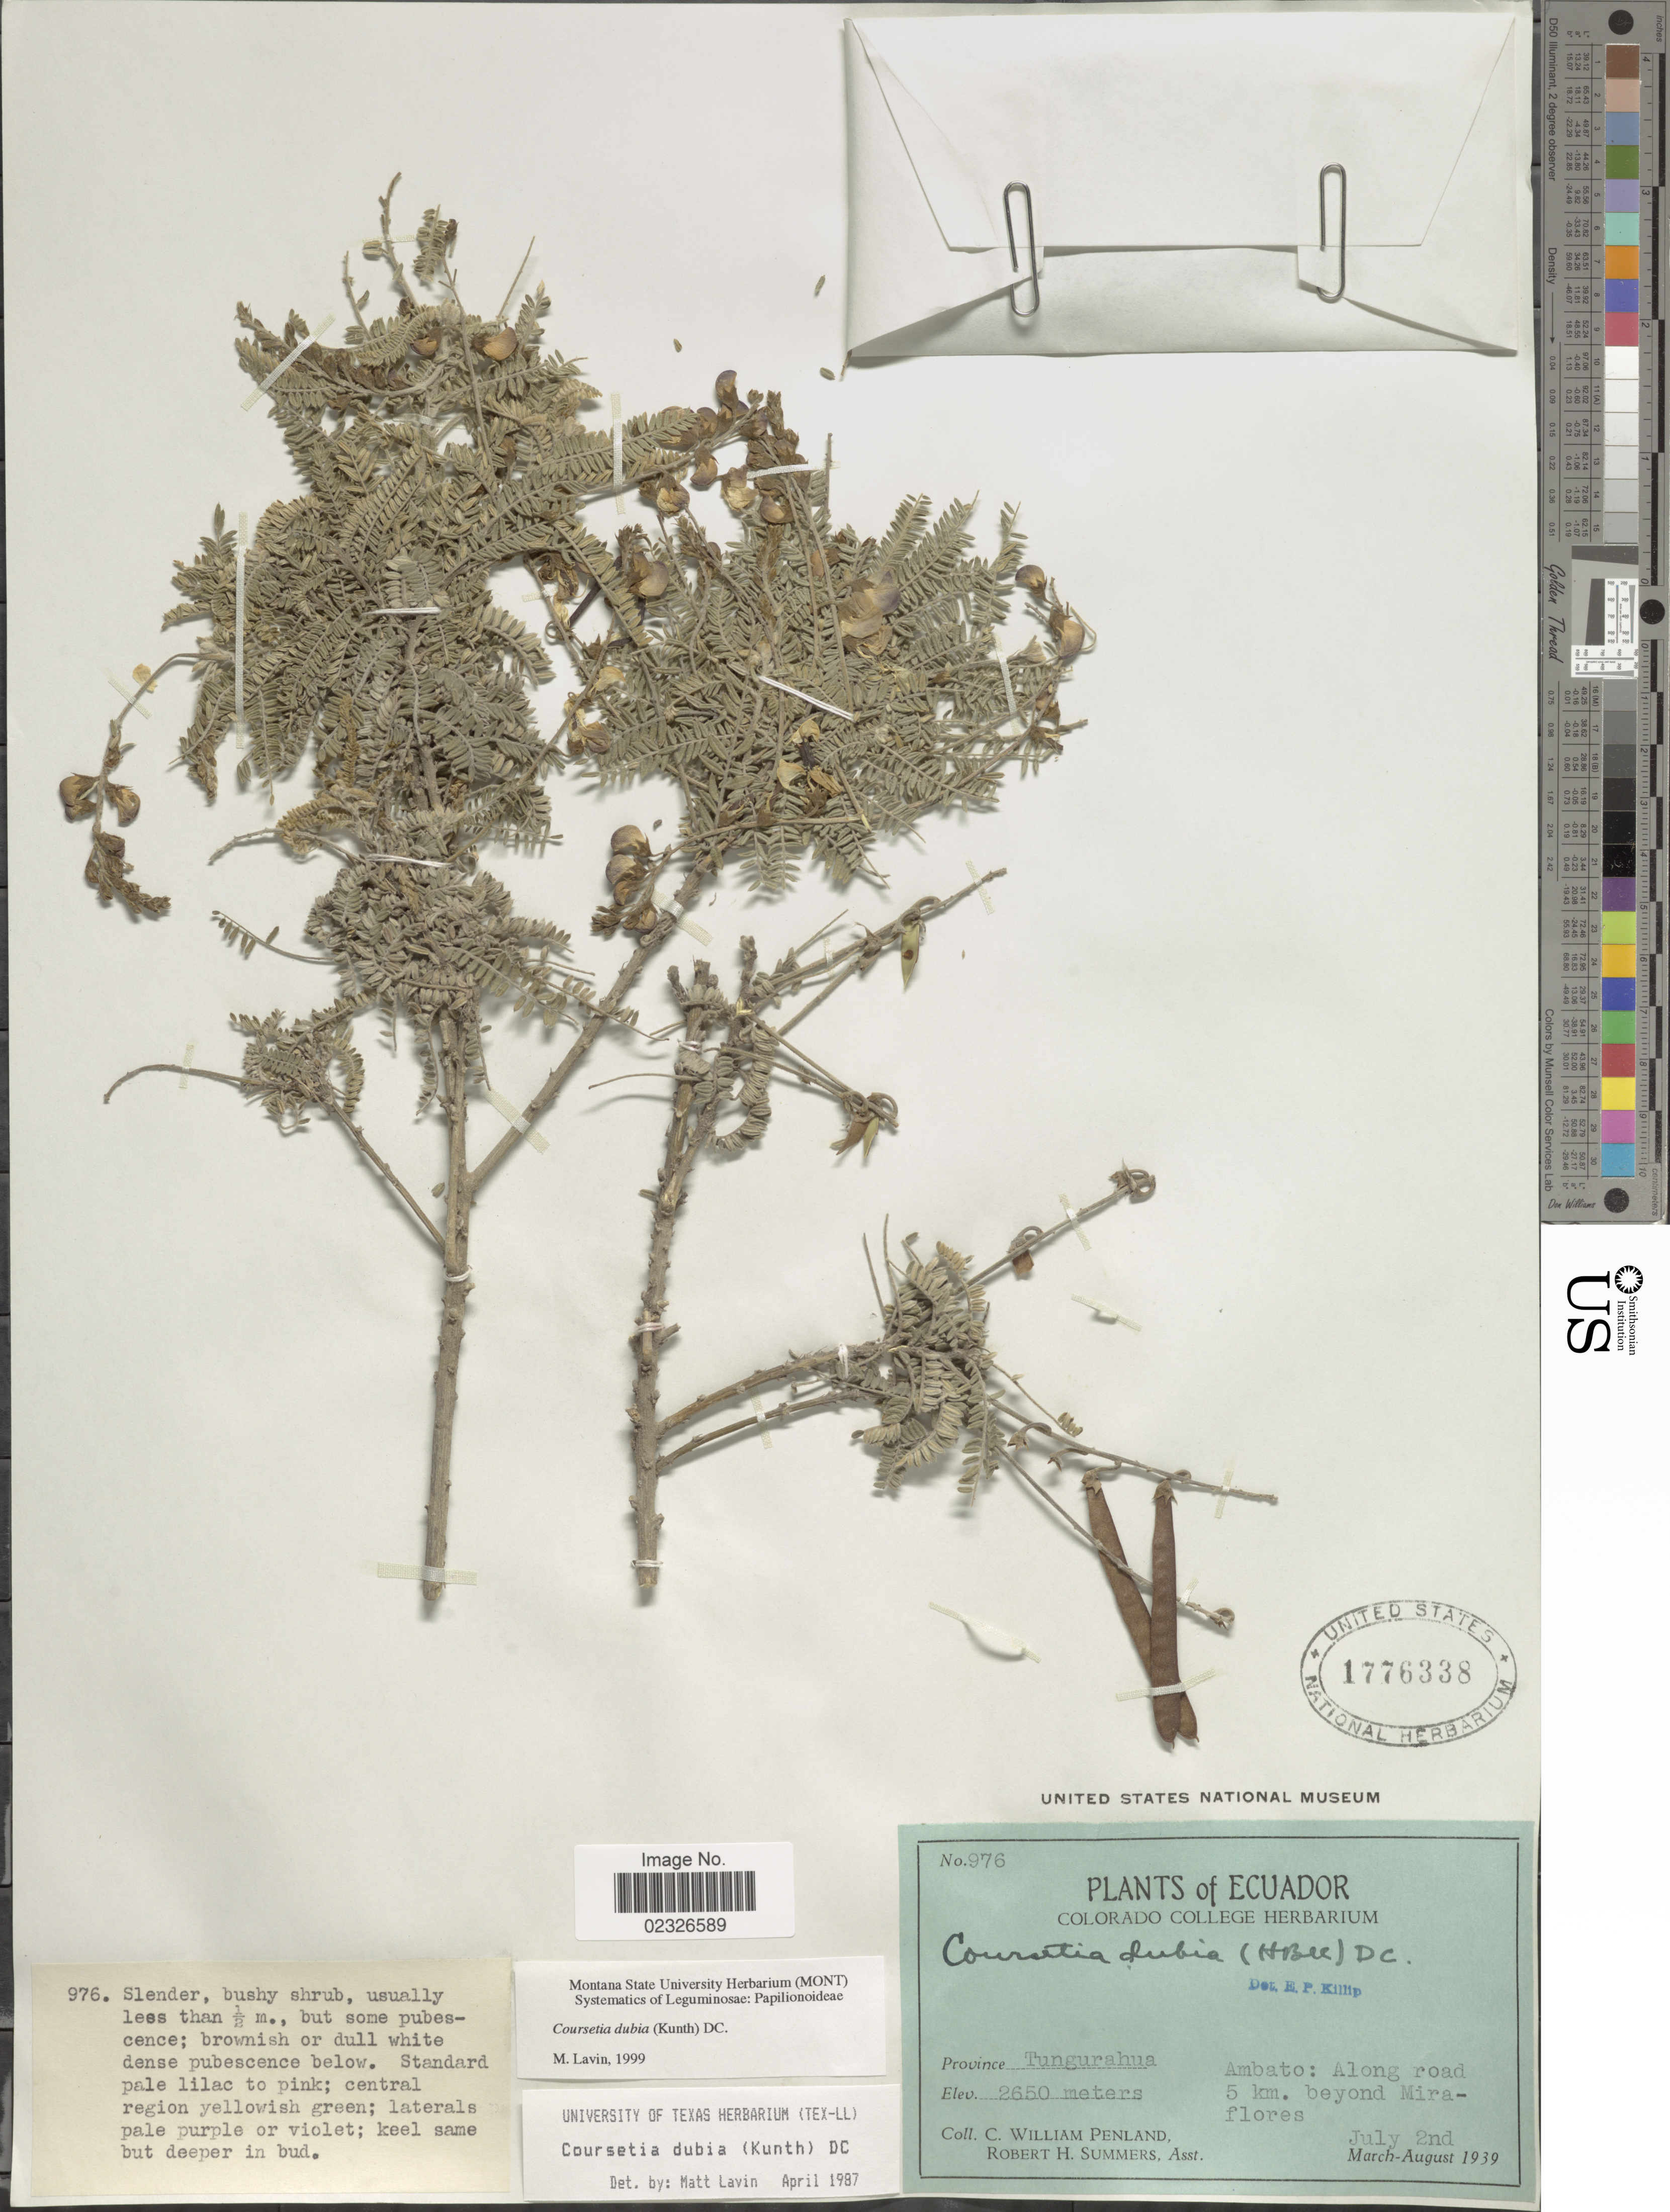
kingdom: Plantae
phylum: Tracheophyta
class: Magnoliopsida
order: Fabales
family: Fabaceae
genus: Coursetia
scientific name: Coursetia dubia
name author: (Kunth) DC.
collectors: C. W. Penland & R. Summers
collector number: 976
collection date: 1939-07-02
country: Ecuador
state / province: Tungurahua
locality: Province Tungurahua. Ambato: Along road 5 km. beyond Mira-flores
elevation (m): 2650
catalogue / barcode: US 1776338